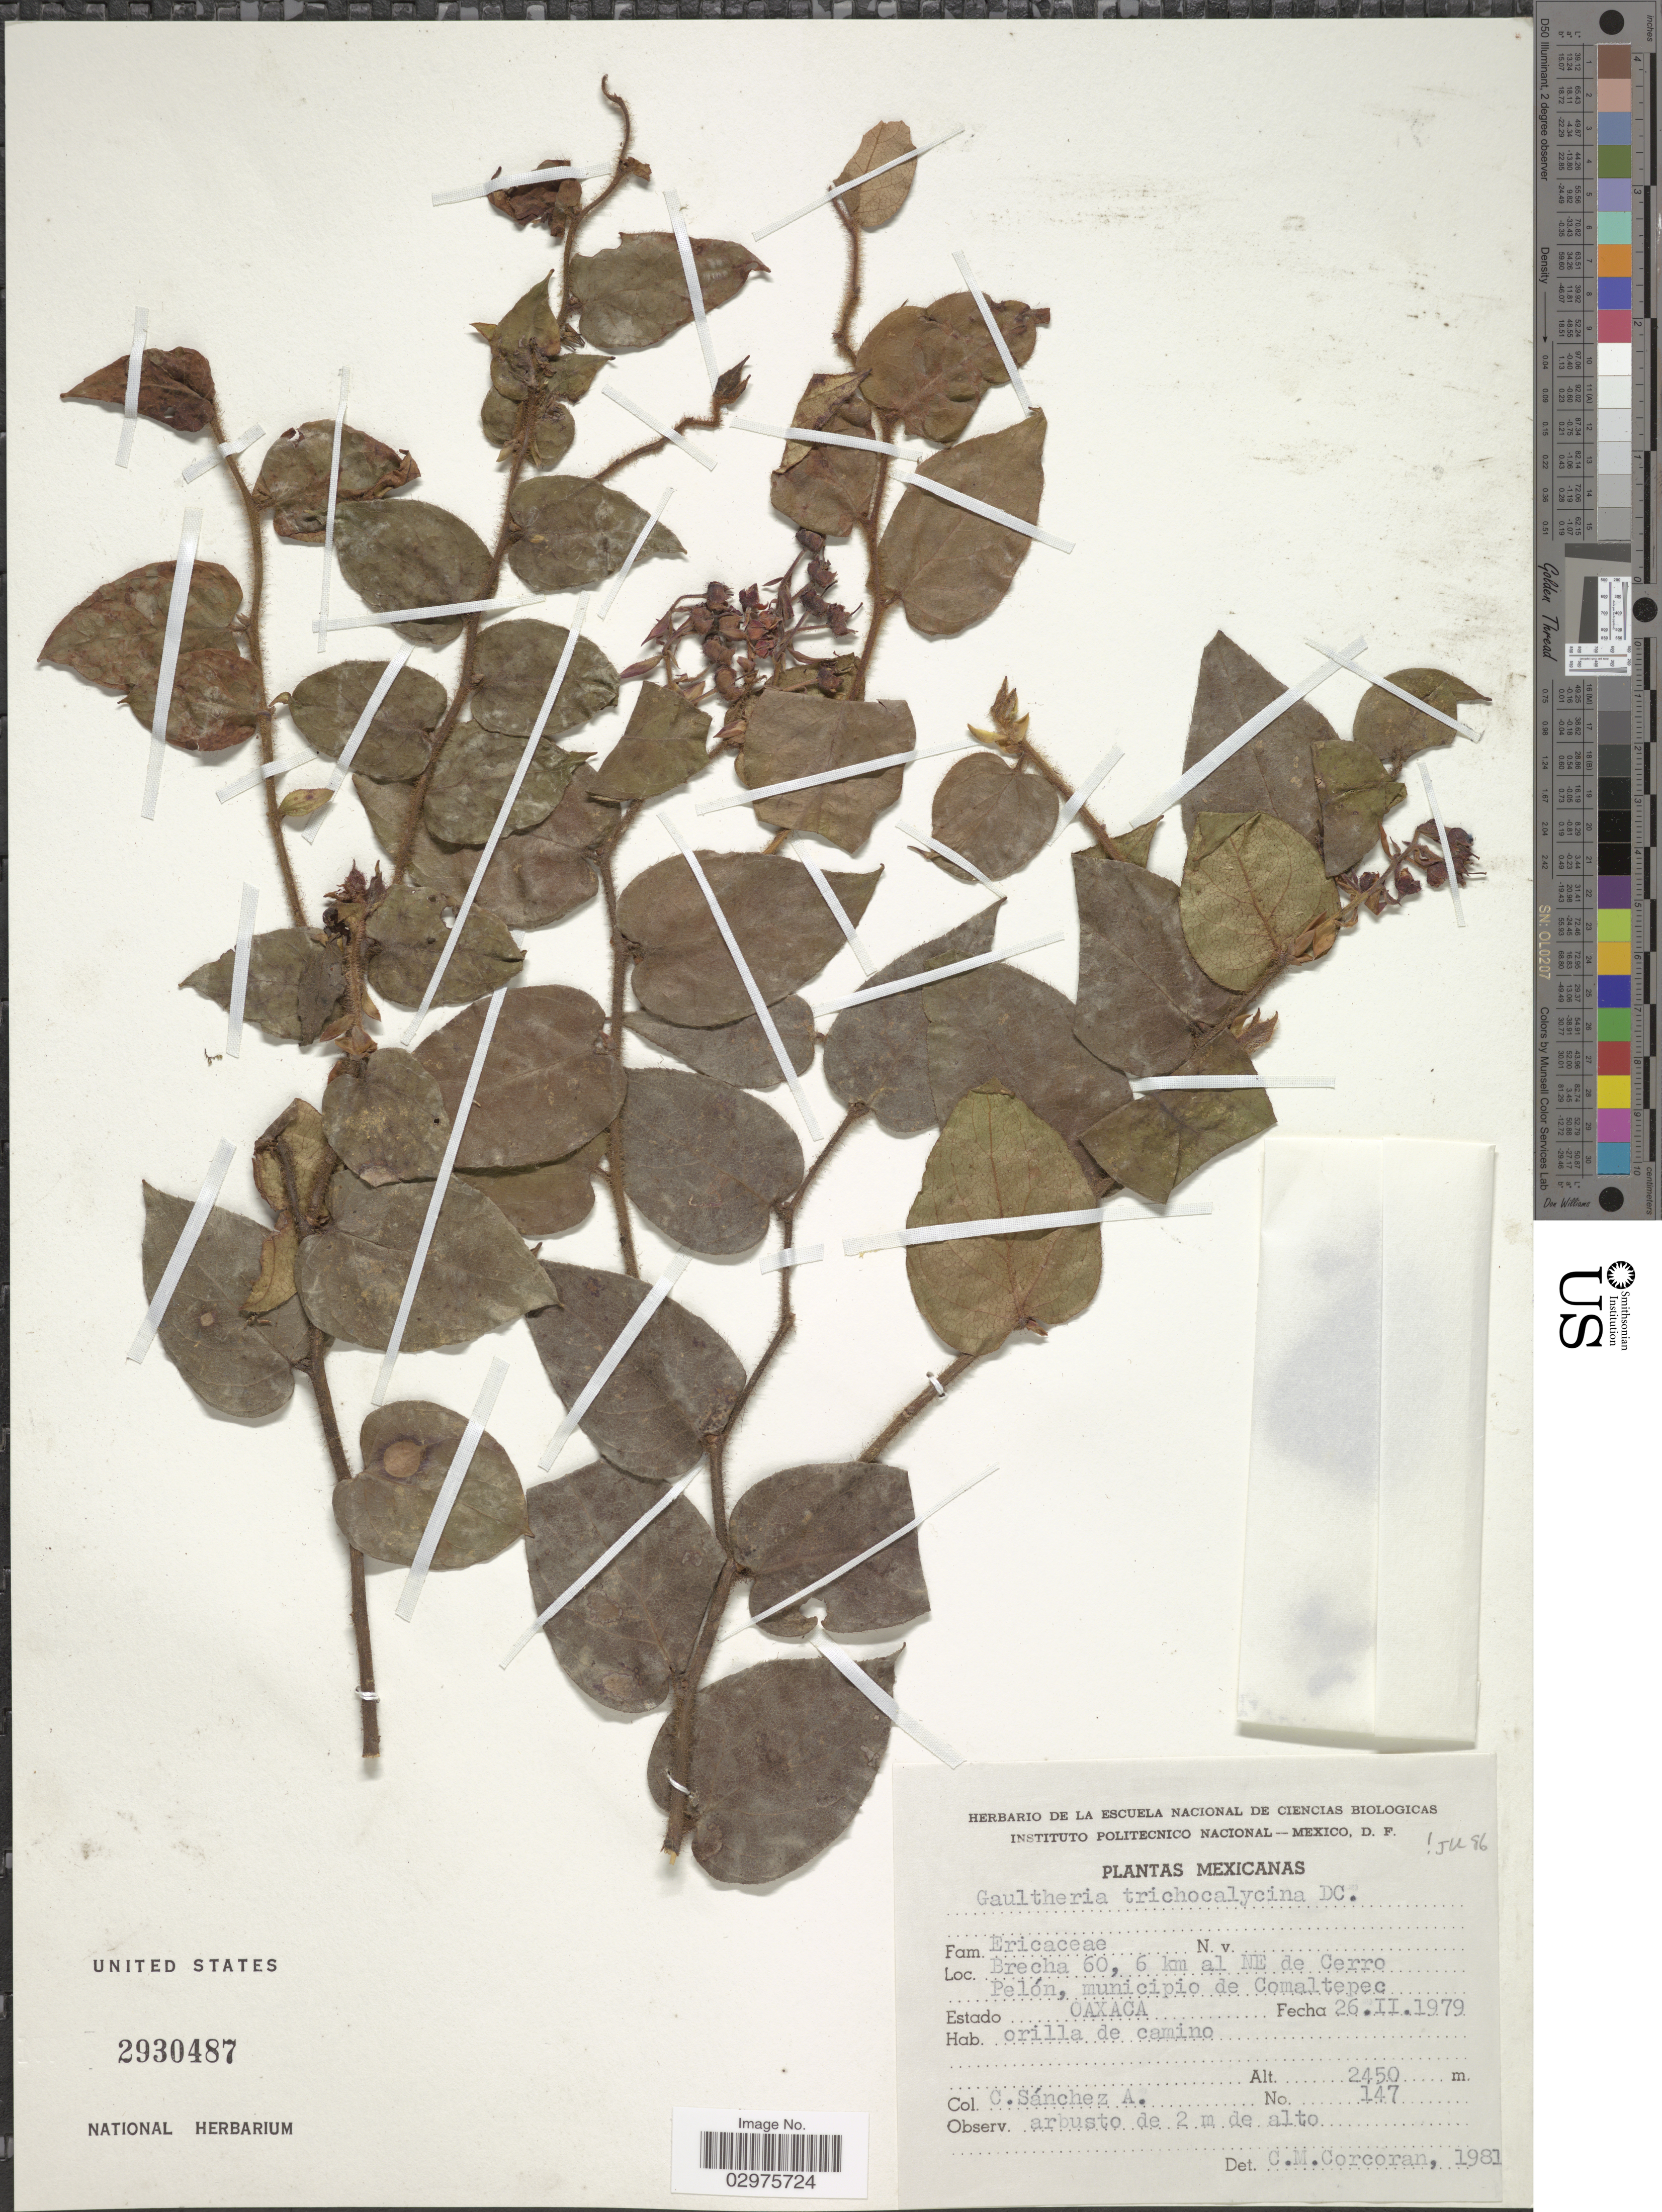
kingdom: Plantae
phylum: Tracheophyta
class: Magnoliopsida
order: Ericales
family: Ericaceae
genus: Gaultheria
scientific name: Gaultheria trichocalycina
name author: DC.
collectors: C. Sánchez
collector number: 147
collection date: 1979-02-26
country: Mexico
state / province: Oaxaca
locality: Brecha 60, 6 km al NE de Cerro Pelón, municipio de Comaltepec.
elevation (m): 2450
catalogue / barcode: US 2930487